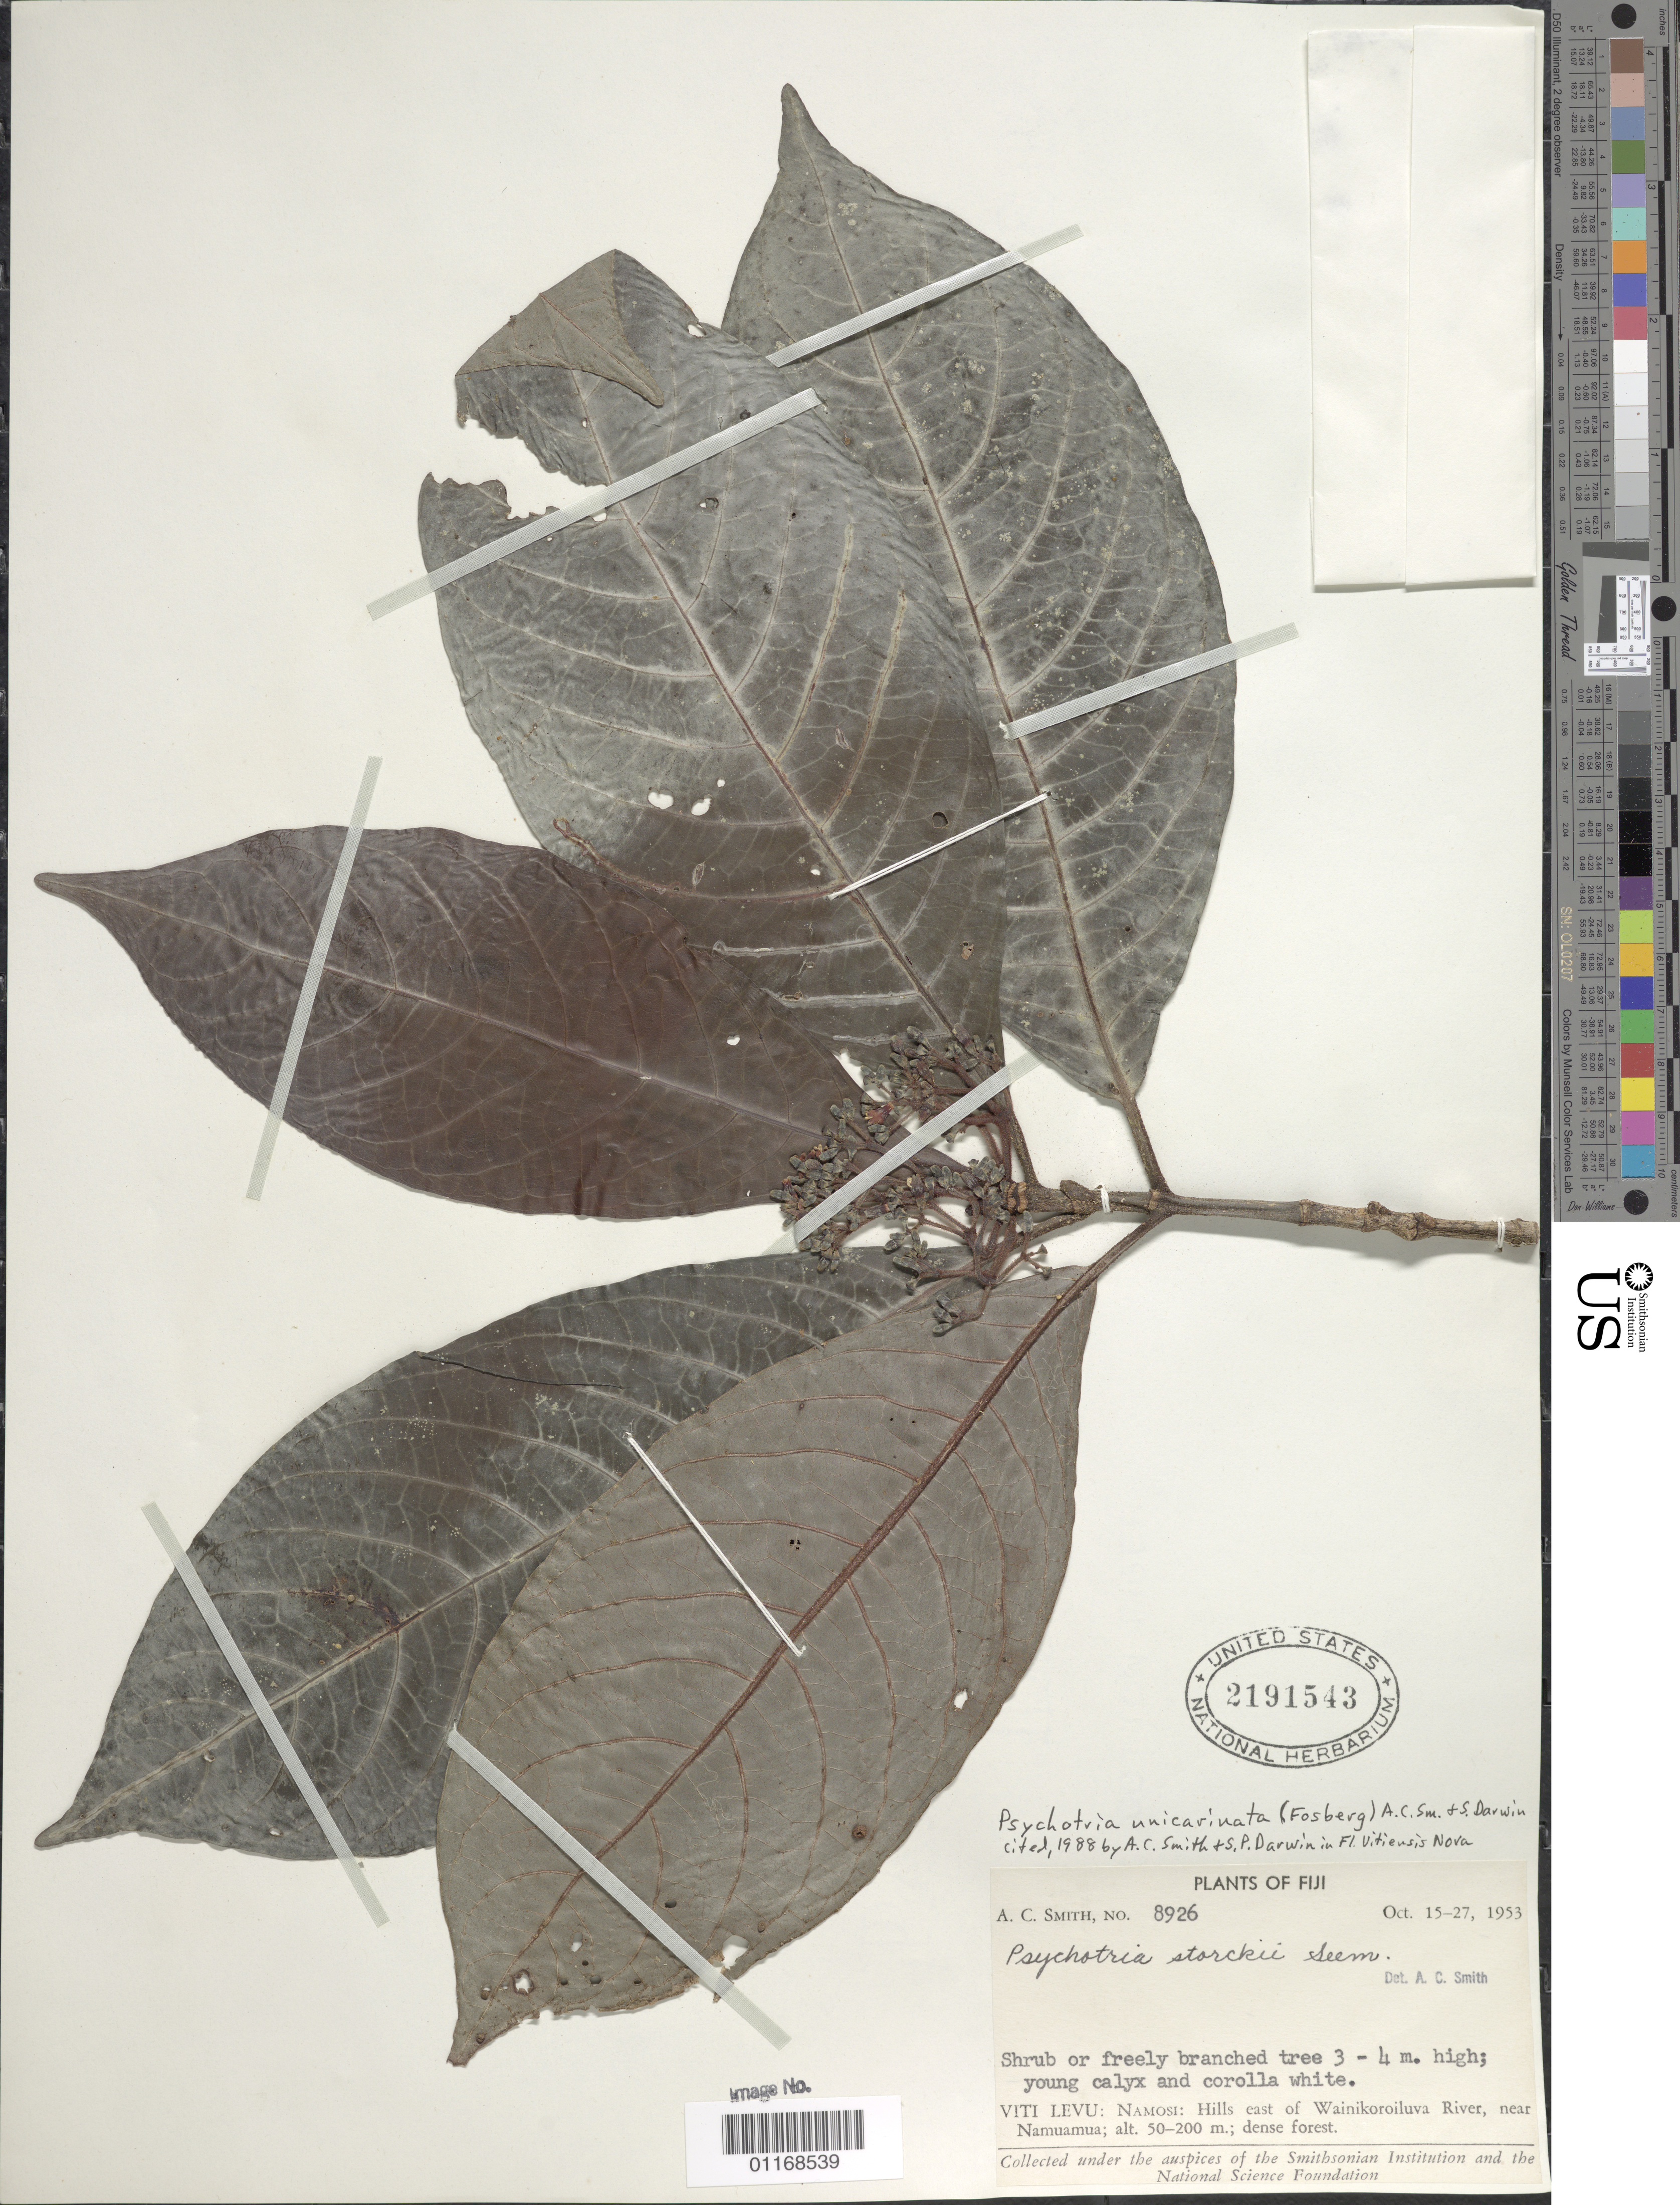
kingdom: Plantae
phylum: Tracheophyta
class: Magnoliopsida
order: Gentianales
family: Rubiaceae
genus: Psychotria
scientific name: Psychotria unicarinata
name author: (Fosberg) A.C. Sm. & S.P. Darwin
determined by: Smith, A. C.; Darwin, Steven P.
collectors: A. C. Smith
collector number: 8926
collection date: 1953-10-15/1953-10-27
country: Fiji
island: Viti Levu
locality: Namosi: Hills E of Wainikoroiluva River, near Namuamua.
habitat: Dense forest.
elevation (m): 50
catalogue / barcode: US 2191543